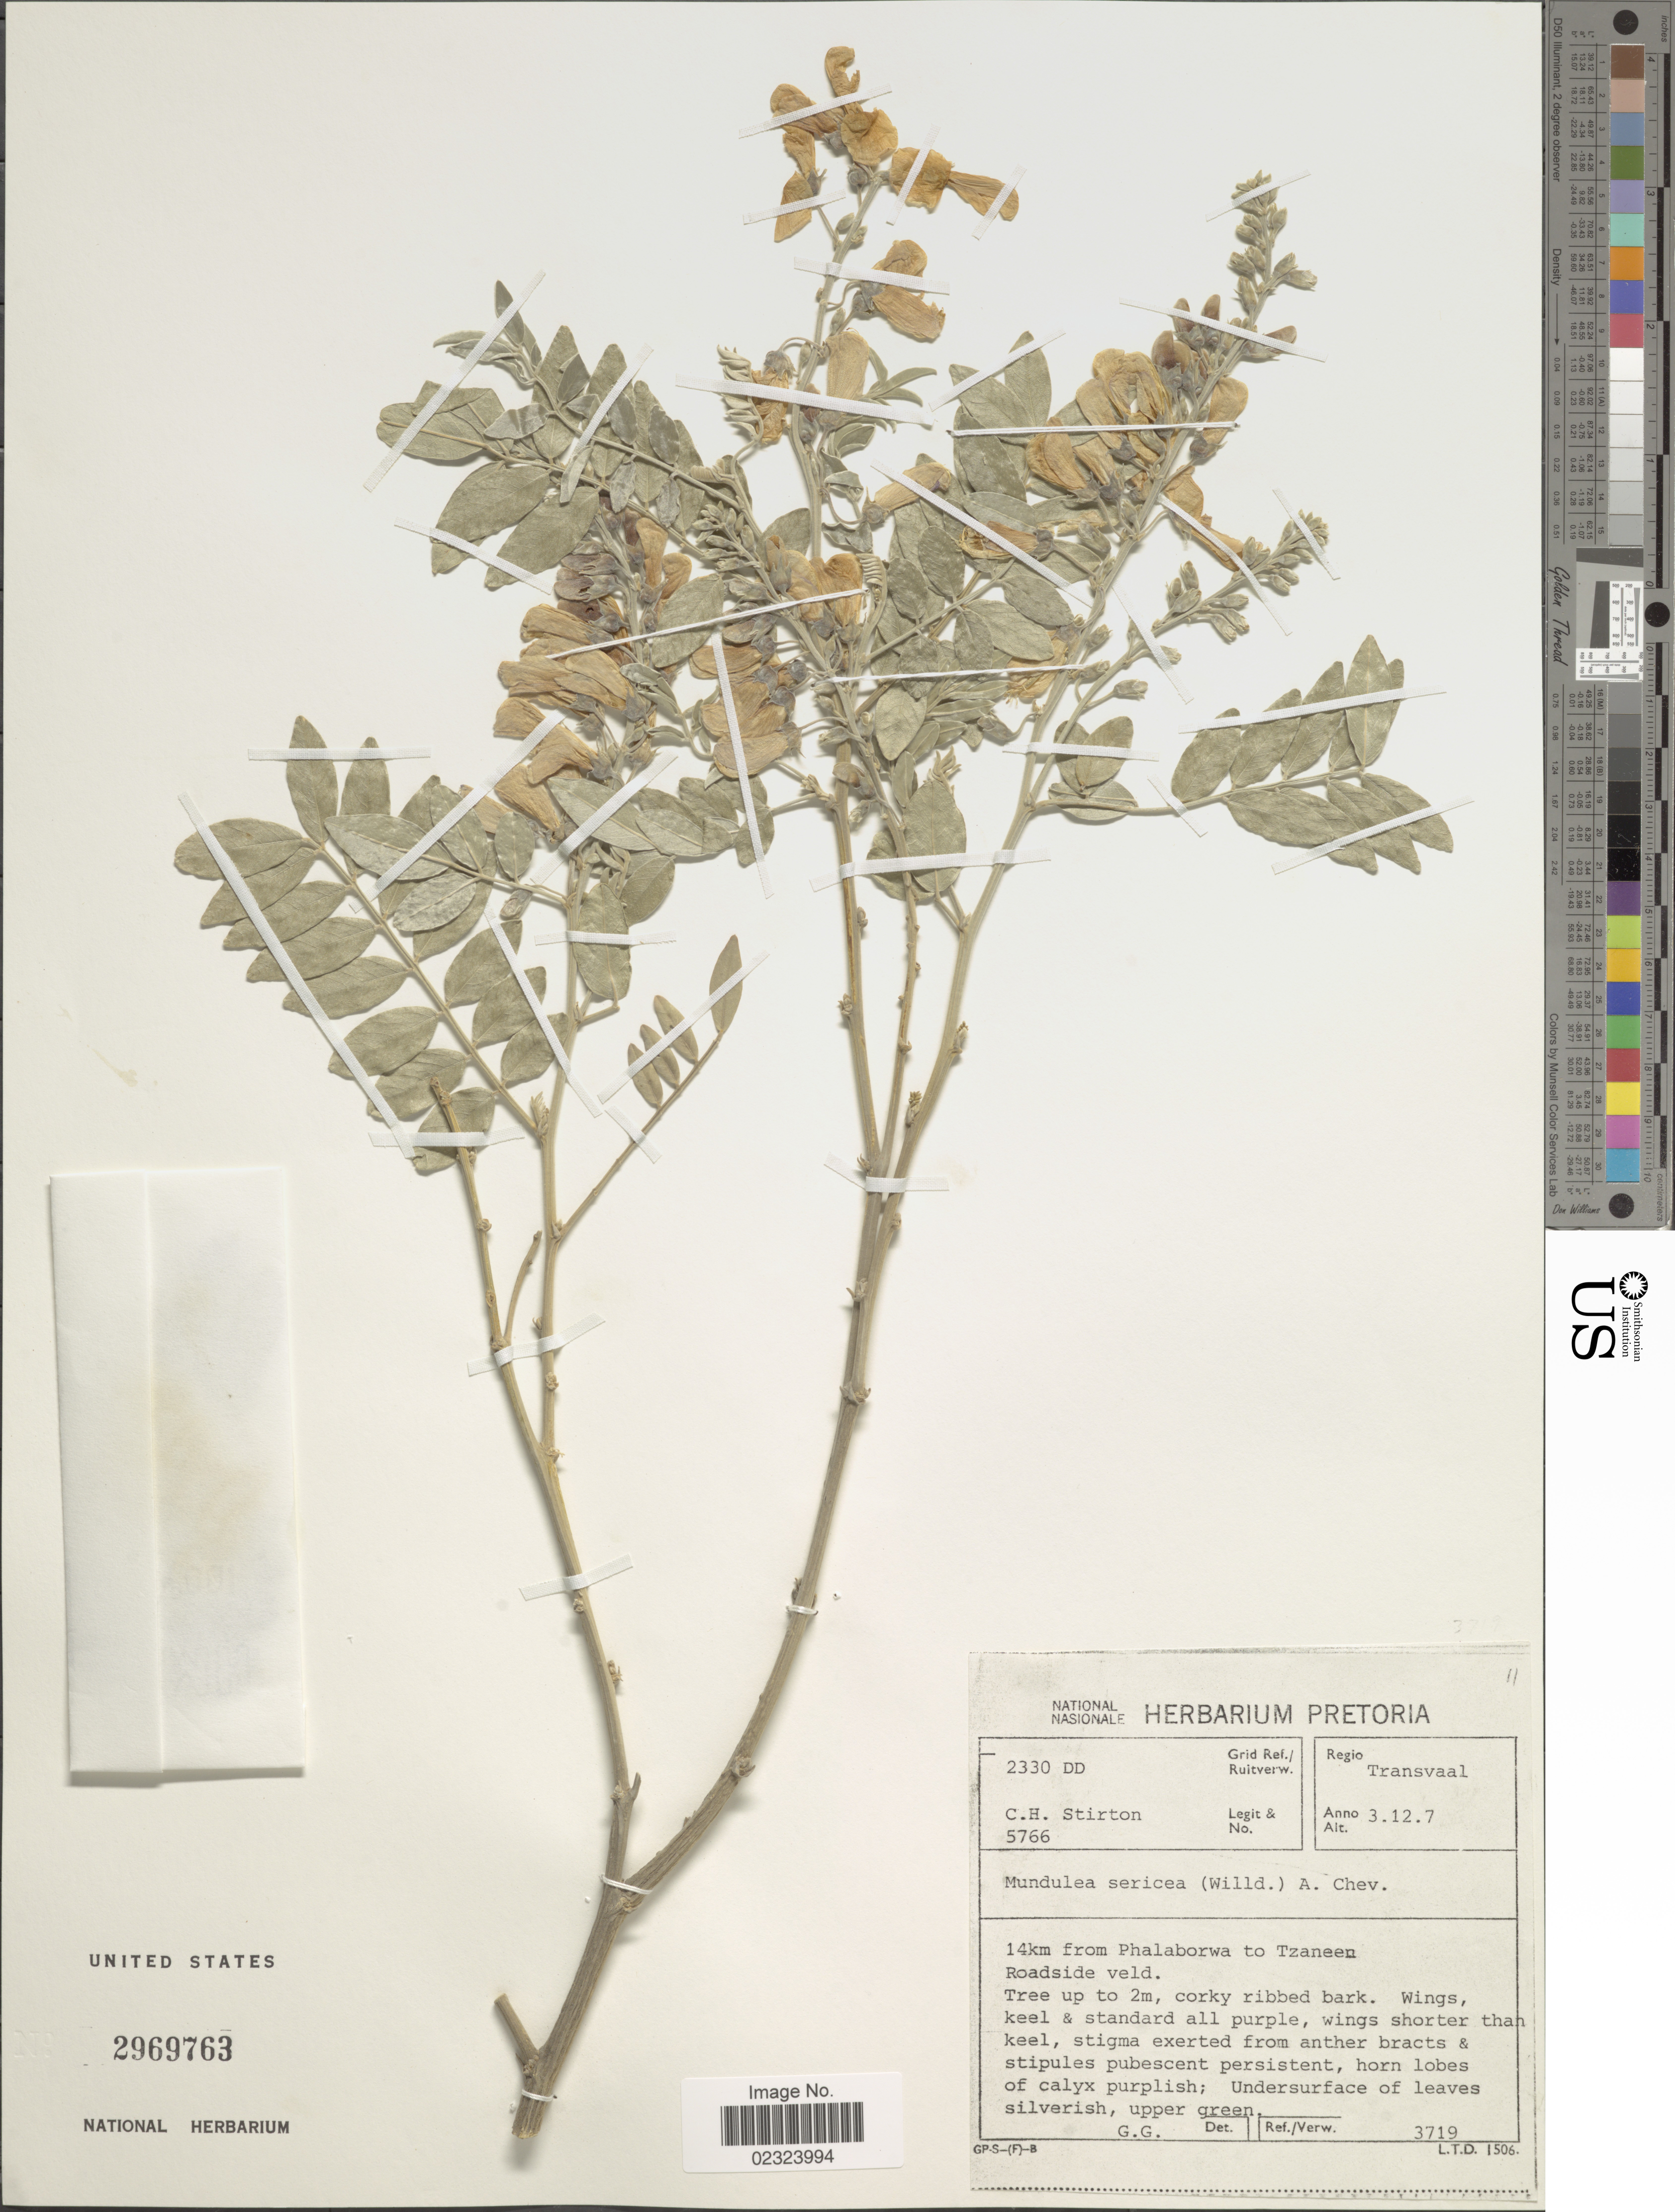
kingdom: Plantae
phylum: Tracheophyta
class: Magnoliopsida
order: Fabales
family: Fabaceae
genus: Mundulea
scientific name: Mundulea sericea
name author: (Willd.) A. Chev.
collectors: C. H. Stirton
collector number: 5766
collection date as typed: Transcribed d/m/y: 3/12/7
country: South Africa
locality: Regio Transvaal. 14km from Phalaborwa to Tzaneen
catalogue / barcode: US 2969763